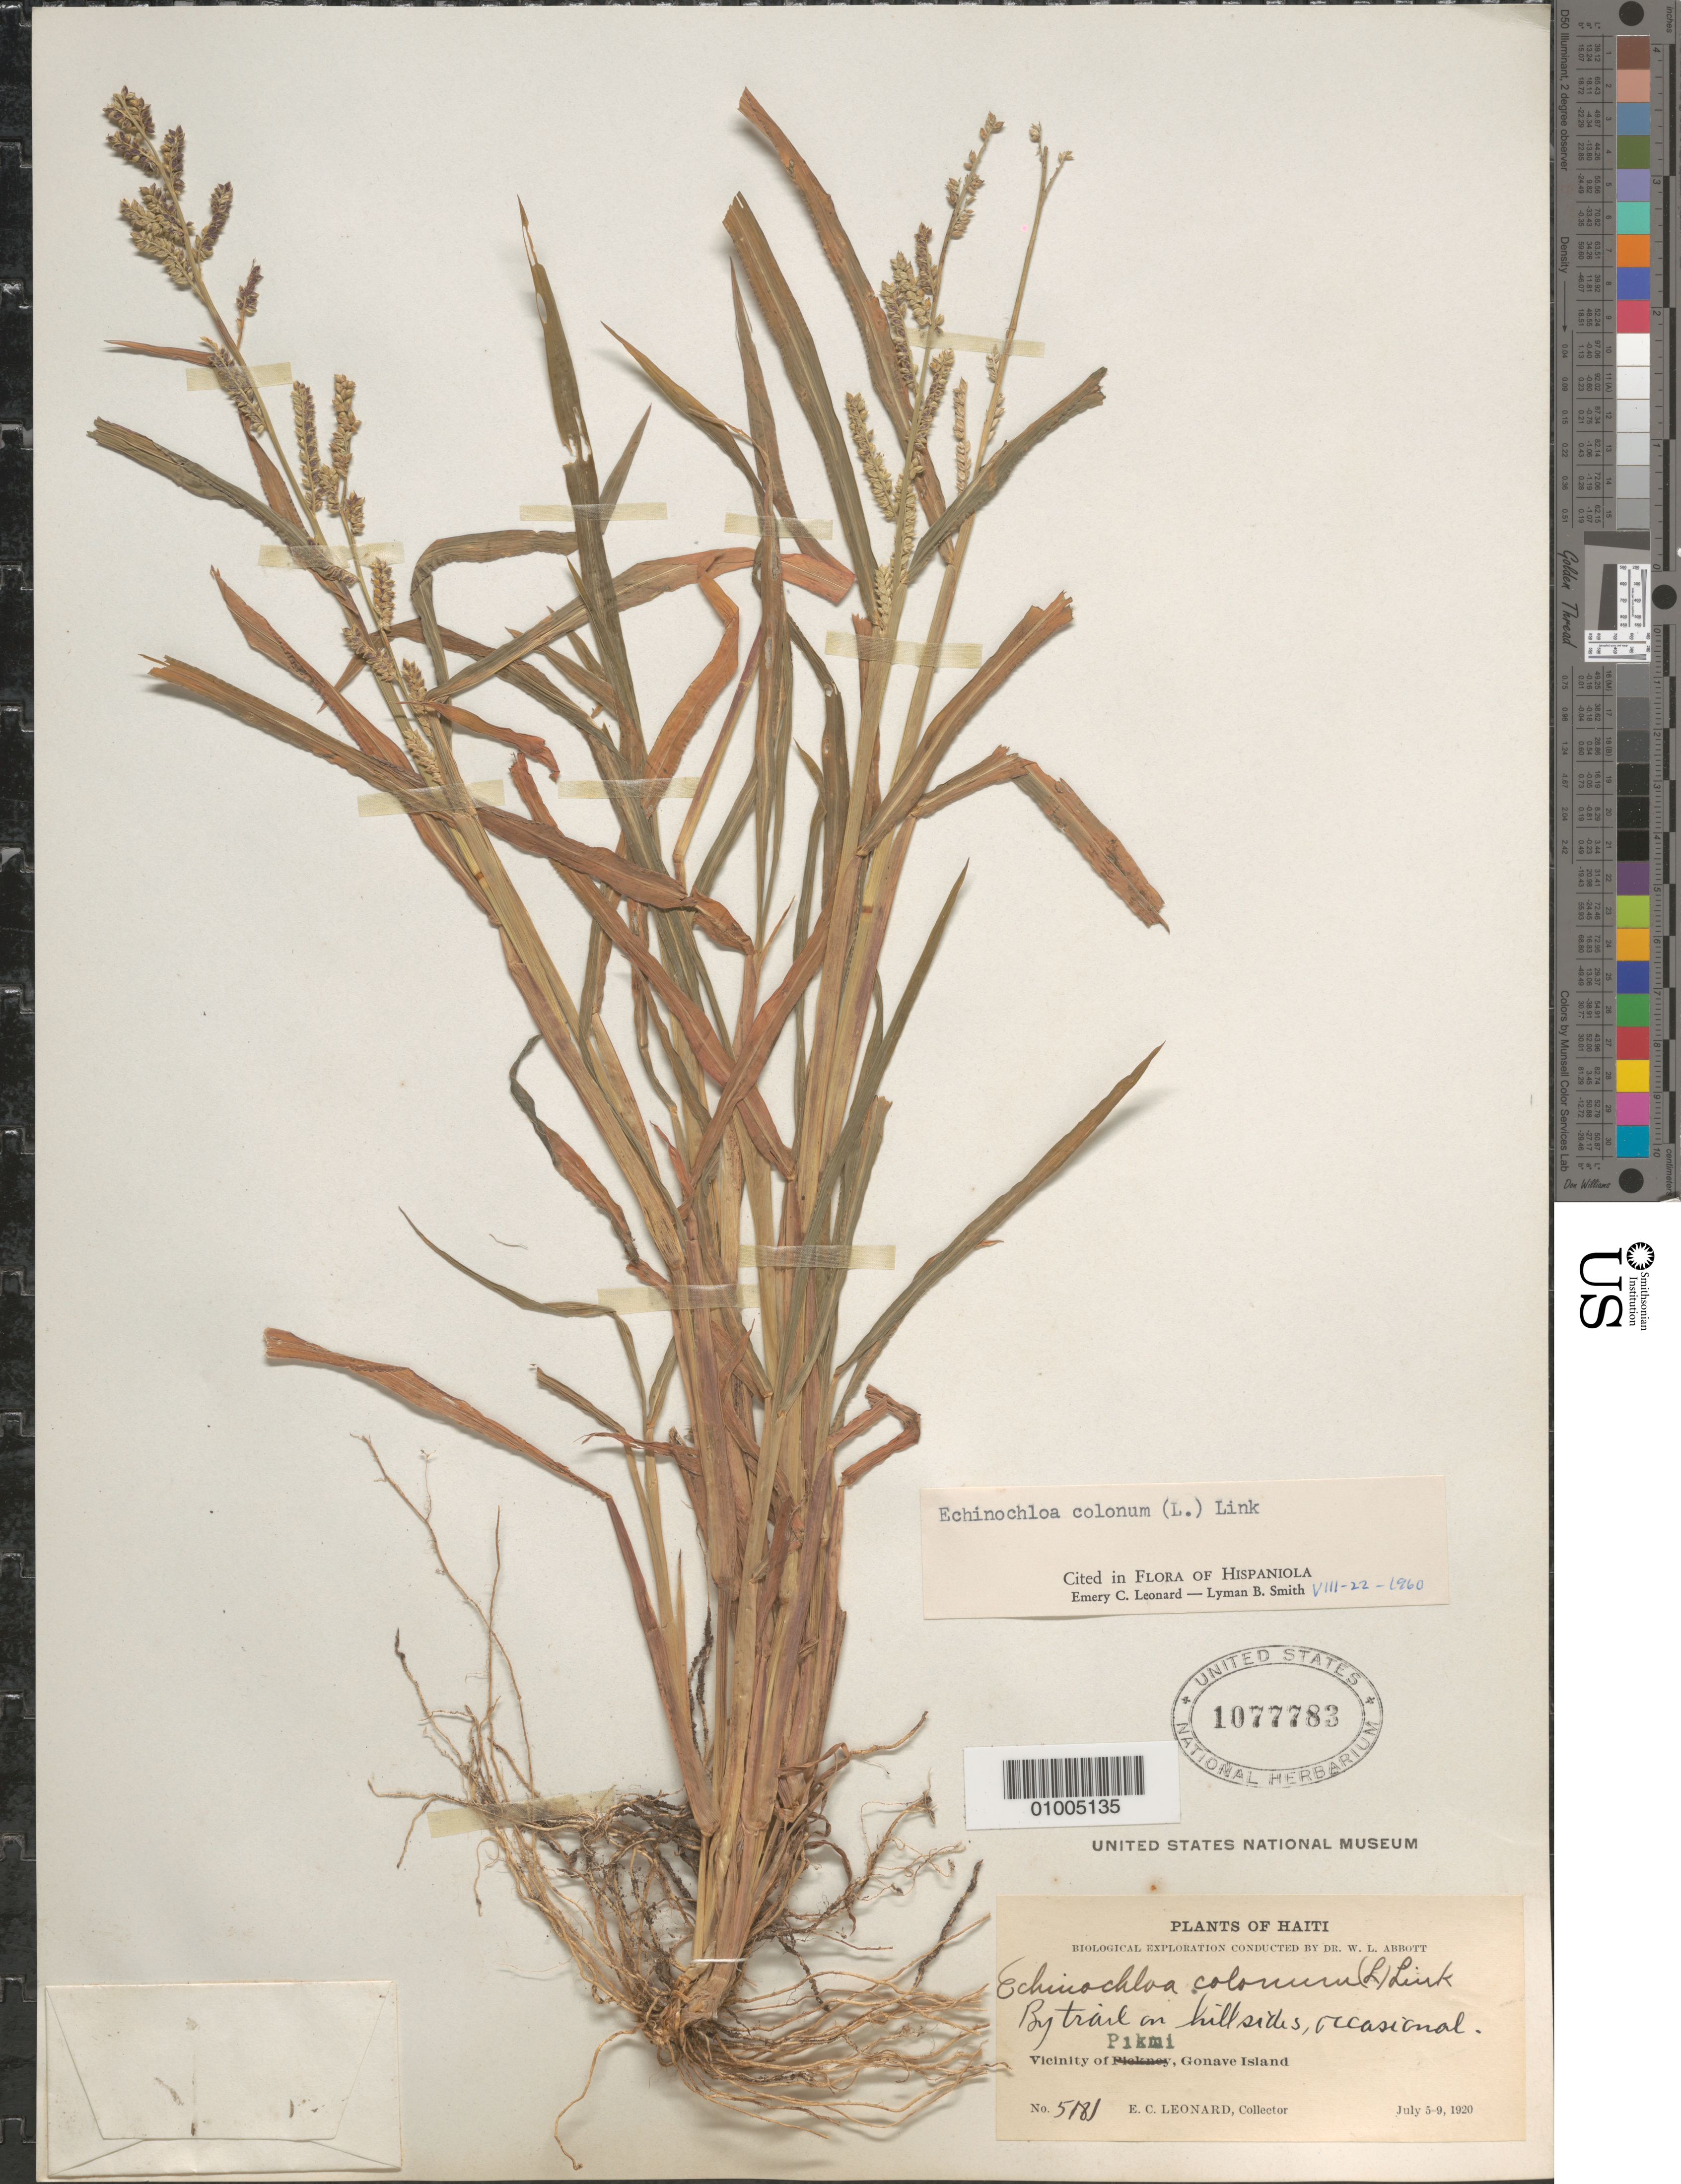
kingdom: Plantae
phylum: Tracheophyta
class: Liliopsida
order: Poales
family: Poaceae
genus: Echinochloa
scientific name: Echinochloa colona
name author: (L.) Link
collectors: E. C. Leonard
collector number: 5181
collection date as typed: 05 Jul 1920 to 09 Jul 1920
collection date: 1920-07-05/1920-07-09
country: Haiti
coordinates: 0 N, 0 E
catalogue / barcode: US 1077783